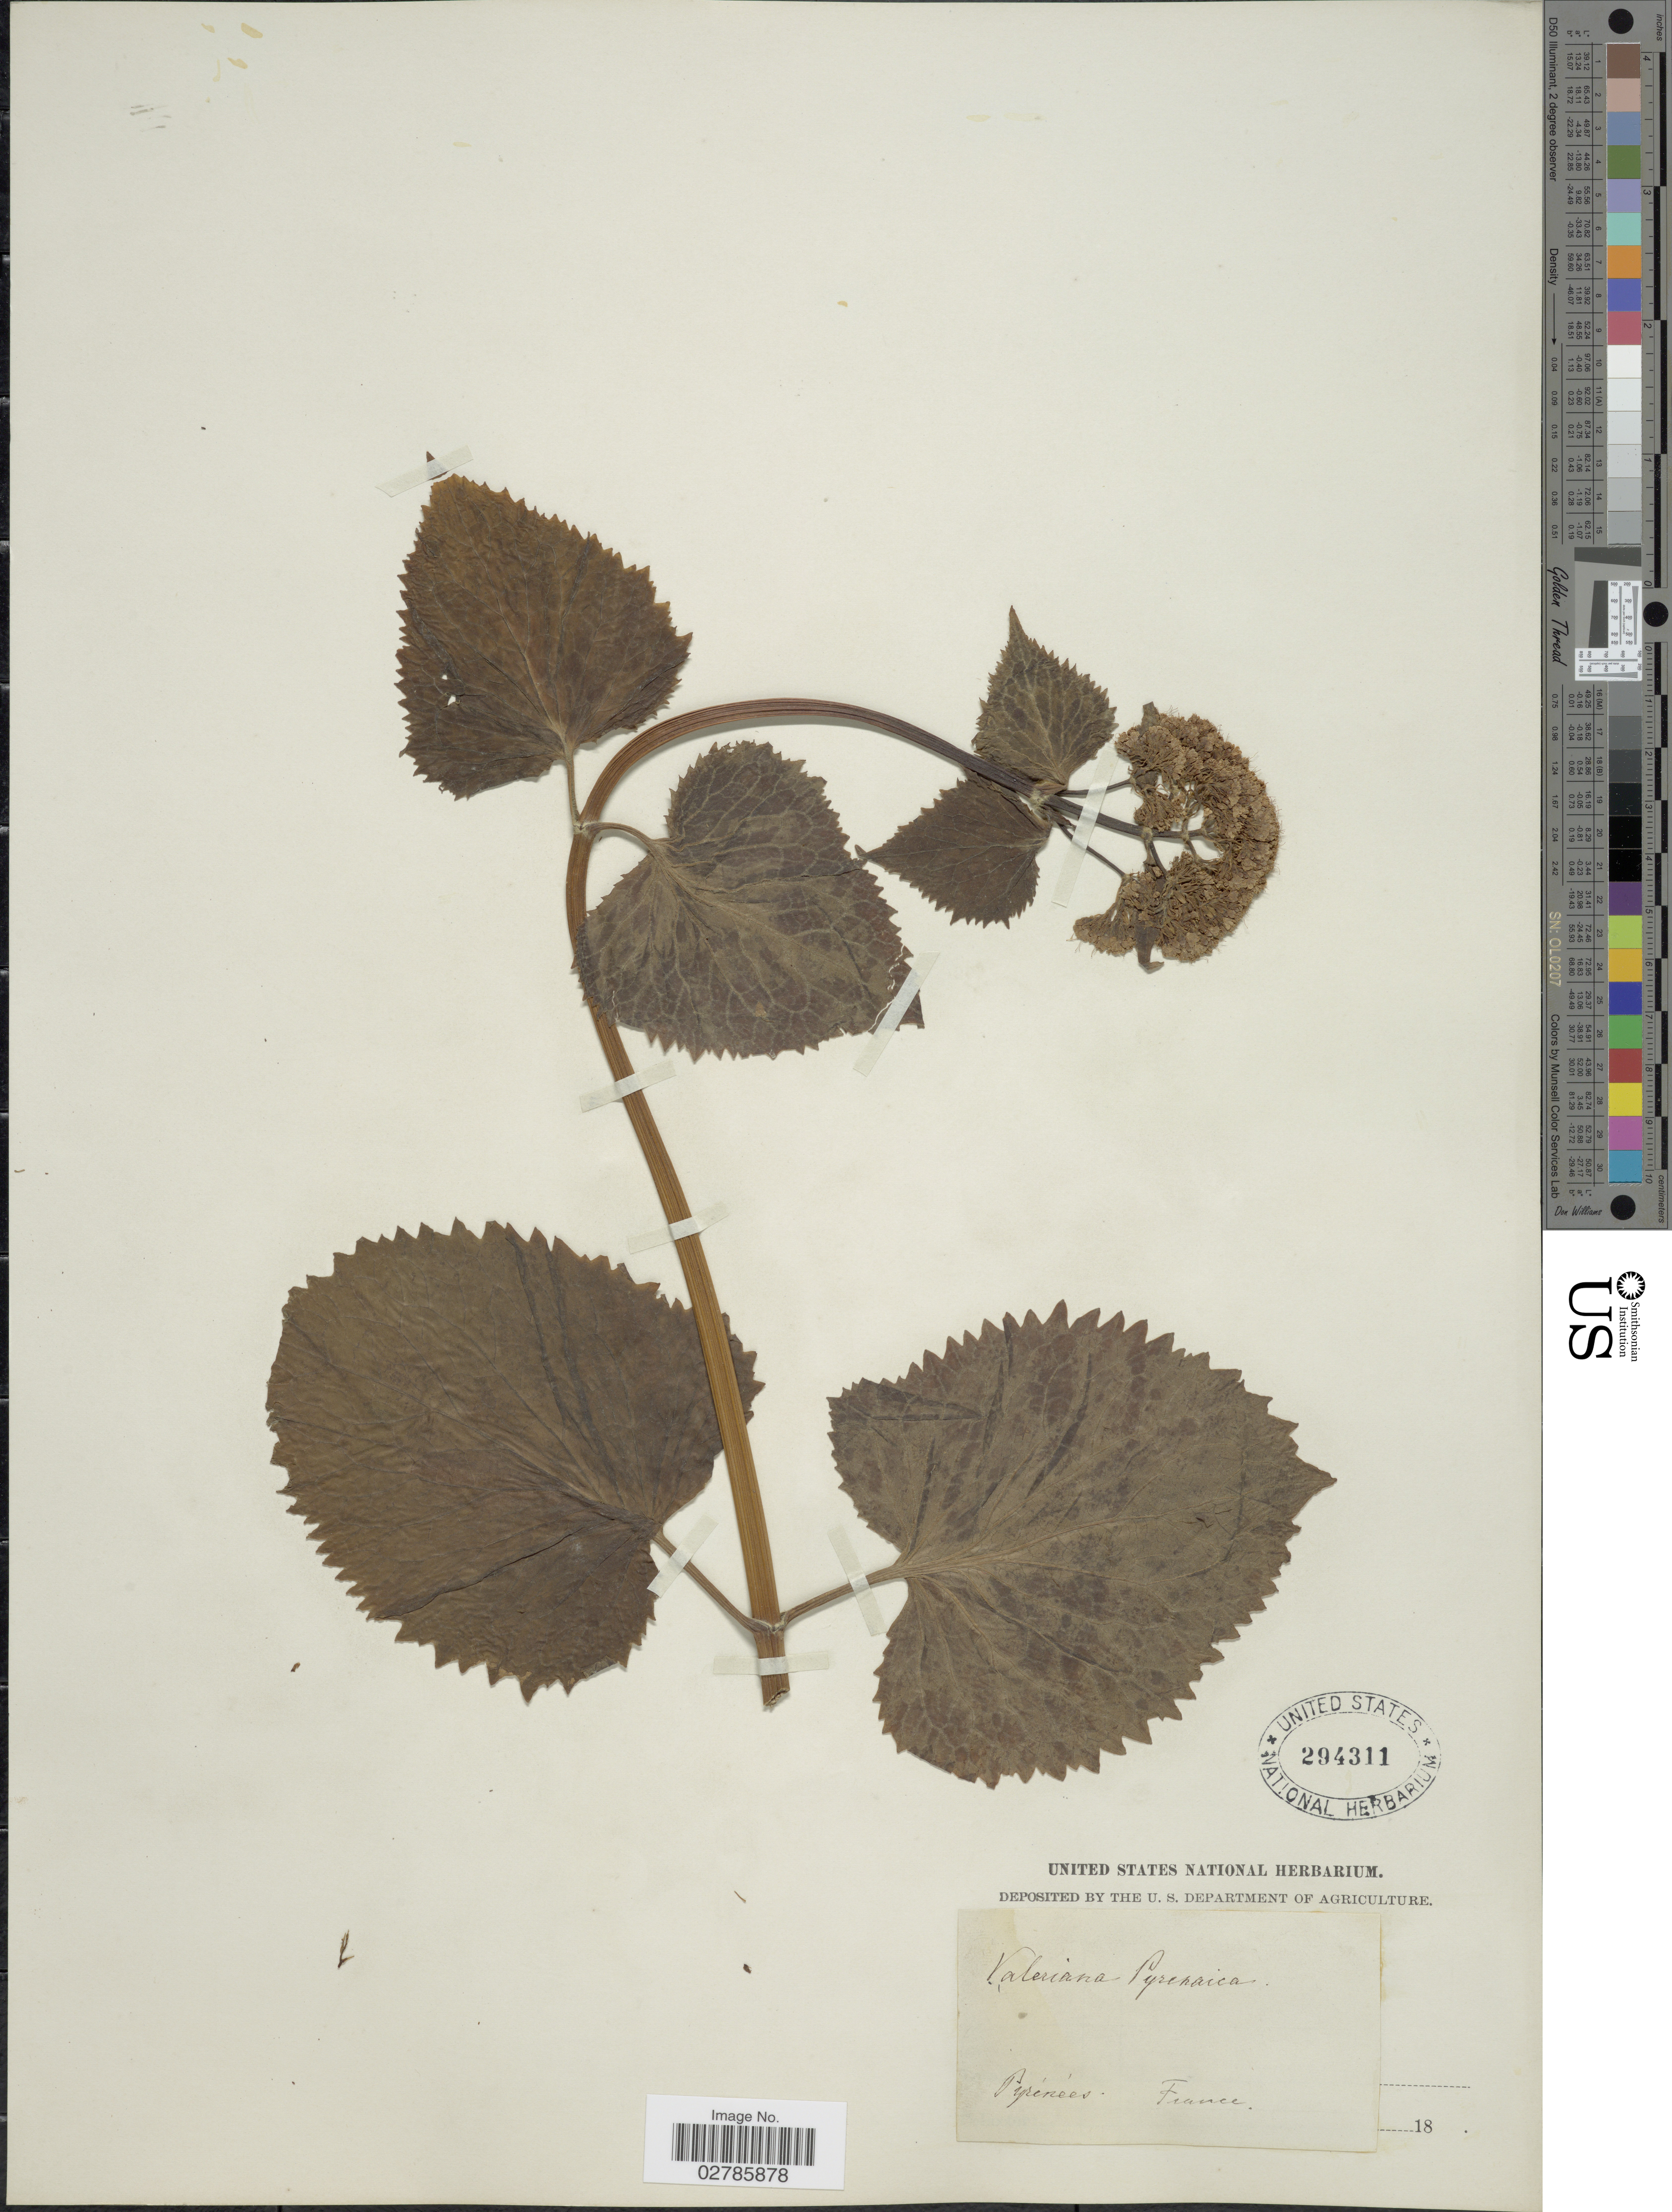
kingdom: Plantae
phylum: Tracheophyta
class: Magnoliopsida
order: Dipsacales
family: Caprifoliaceae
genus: Valeriana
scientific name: Valeriana pyrenaica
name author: L.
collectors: ex herb. United States National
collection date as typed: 18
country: France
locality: Pyrénées.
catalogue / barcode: US 294311